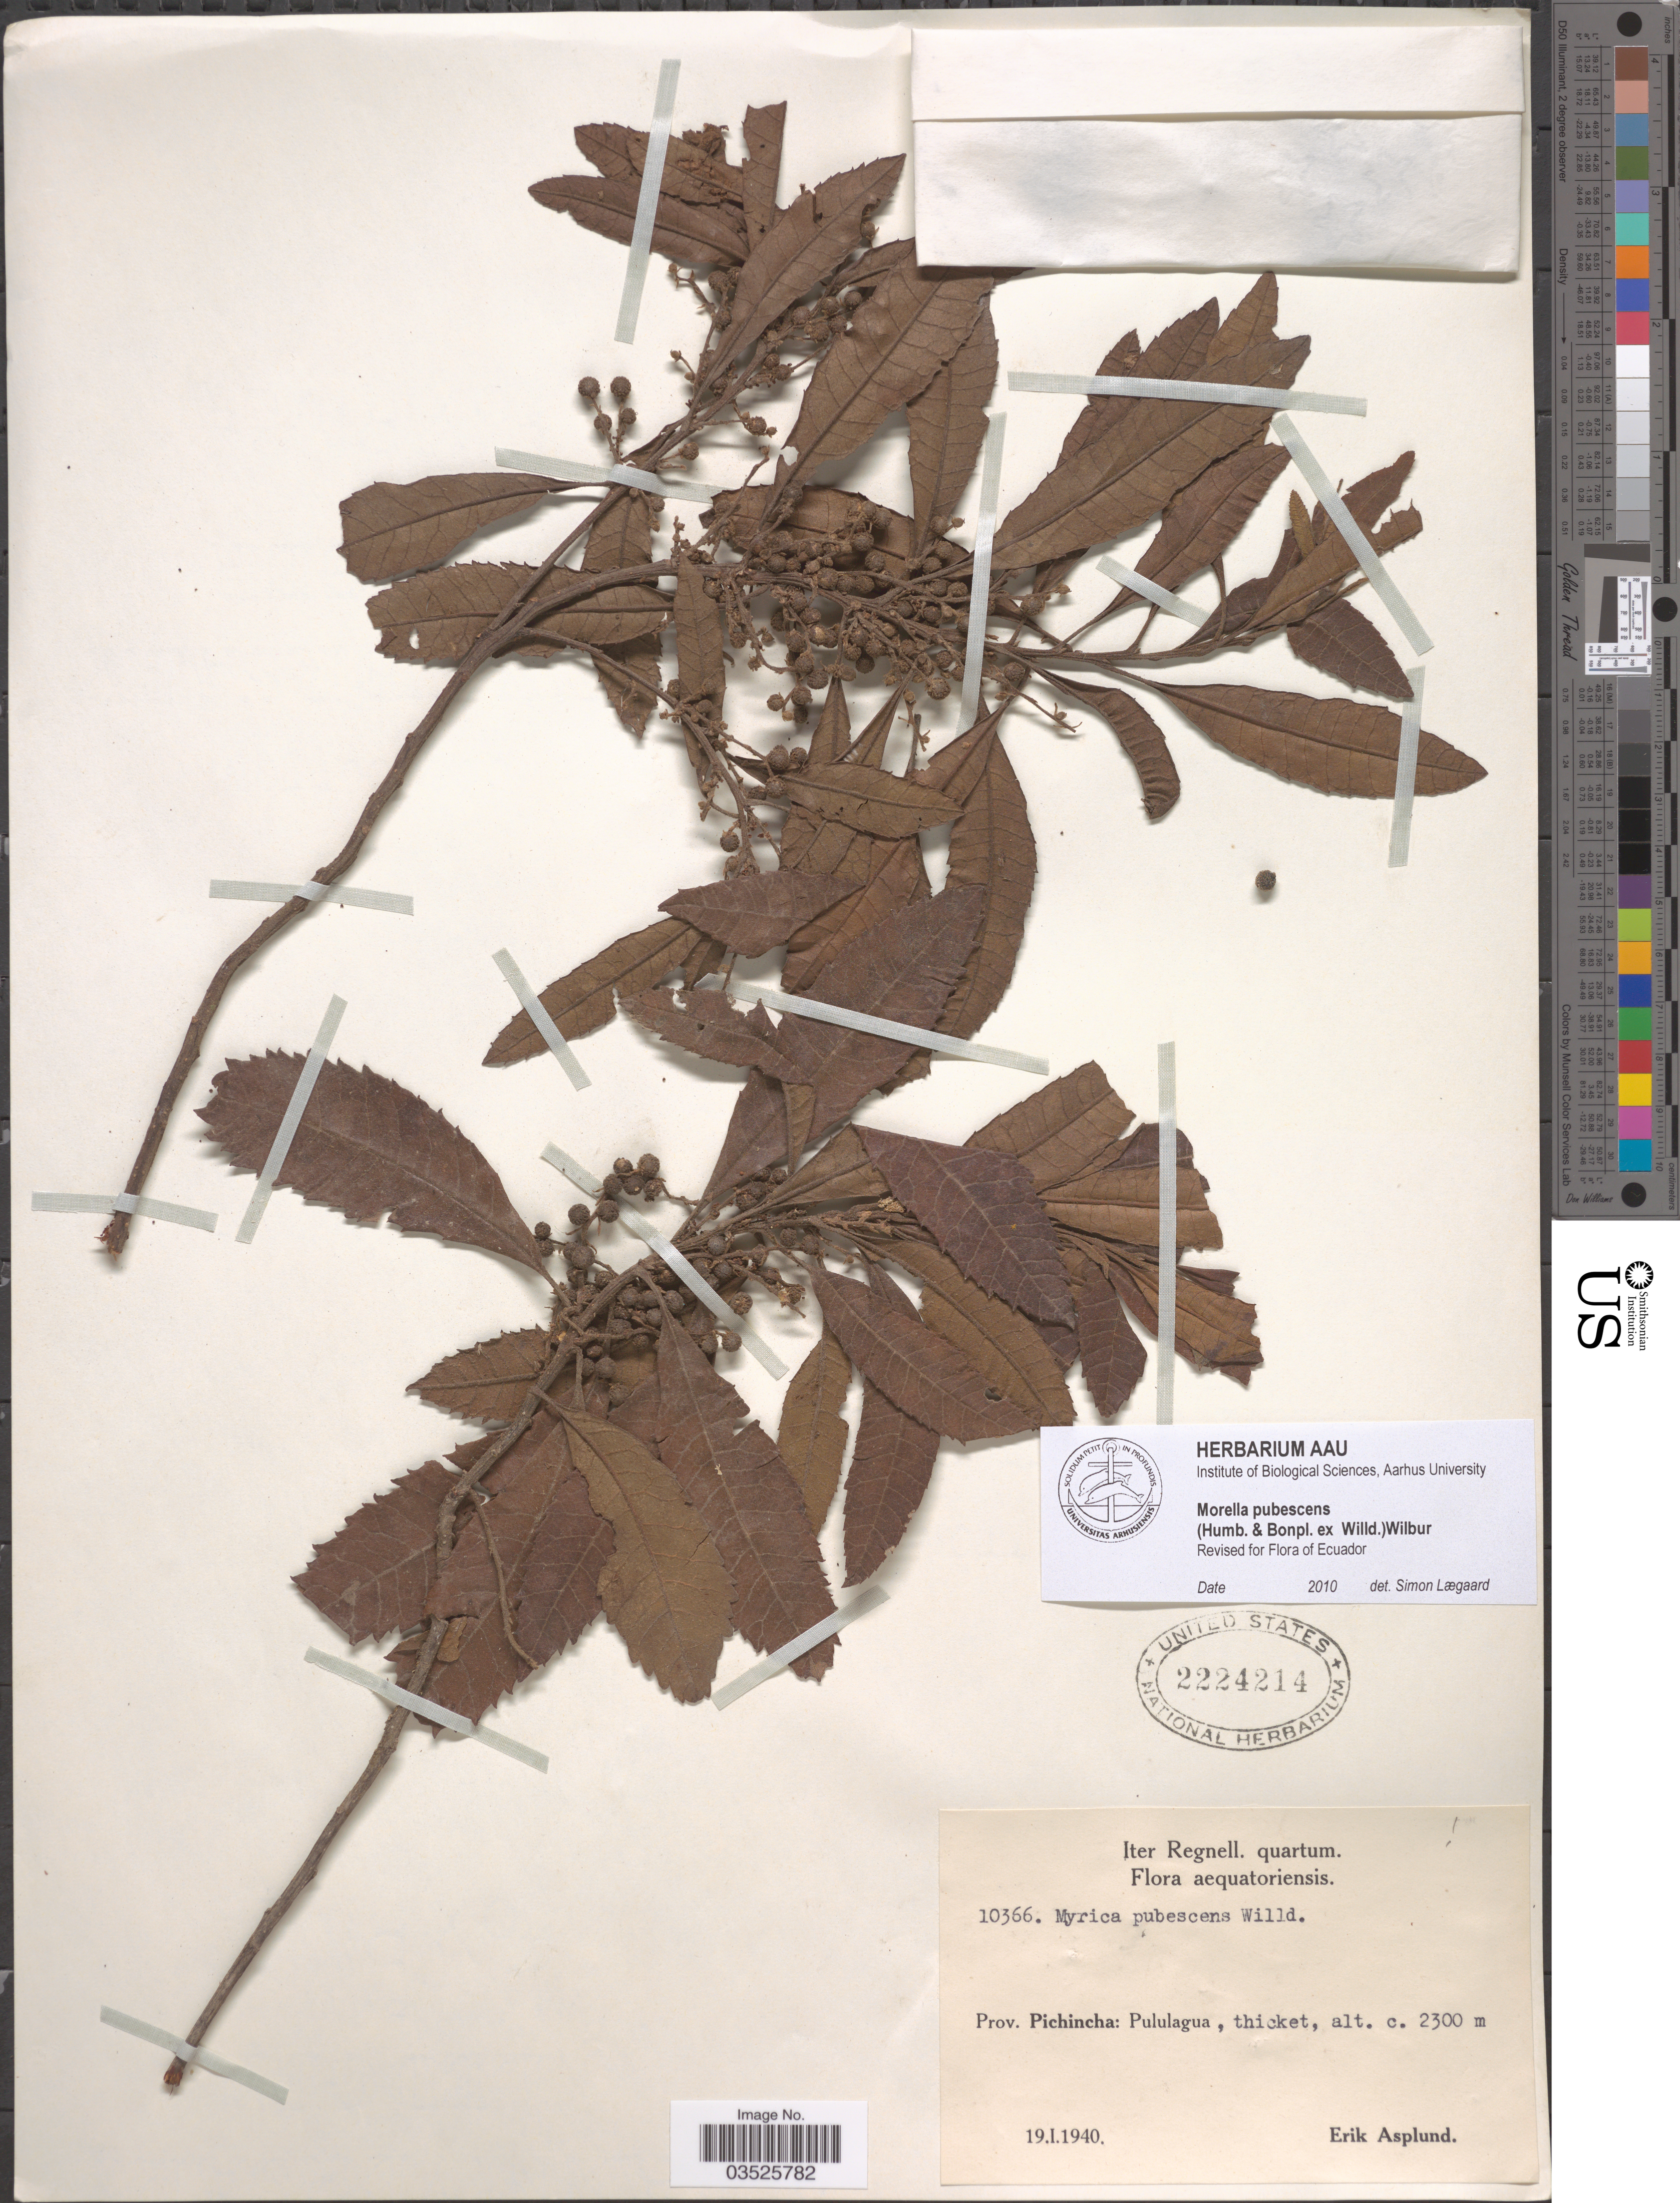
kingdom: Plantae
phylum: Tracheophyta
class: Magnoliopsida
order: Fagales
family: Myricaceae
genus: Morella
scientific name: Morella pubescens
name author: (Humb. & Bonpl. ex Willd.) Wilbur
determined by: Lægaard, S.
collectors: E. Asplund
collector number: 10366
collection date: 1940-01-19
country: Ecuador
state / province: Pichincha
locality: Pululagua, thicket.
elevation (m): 2300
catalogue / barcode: US 2224214